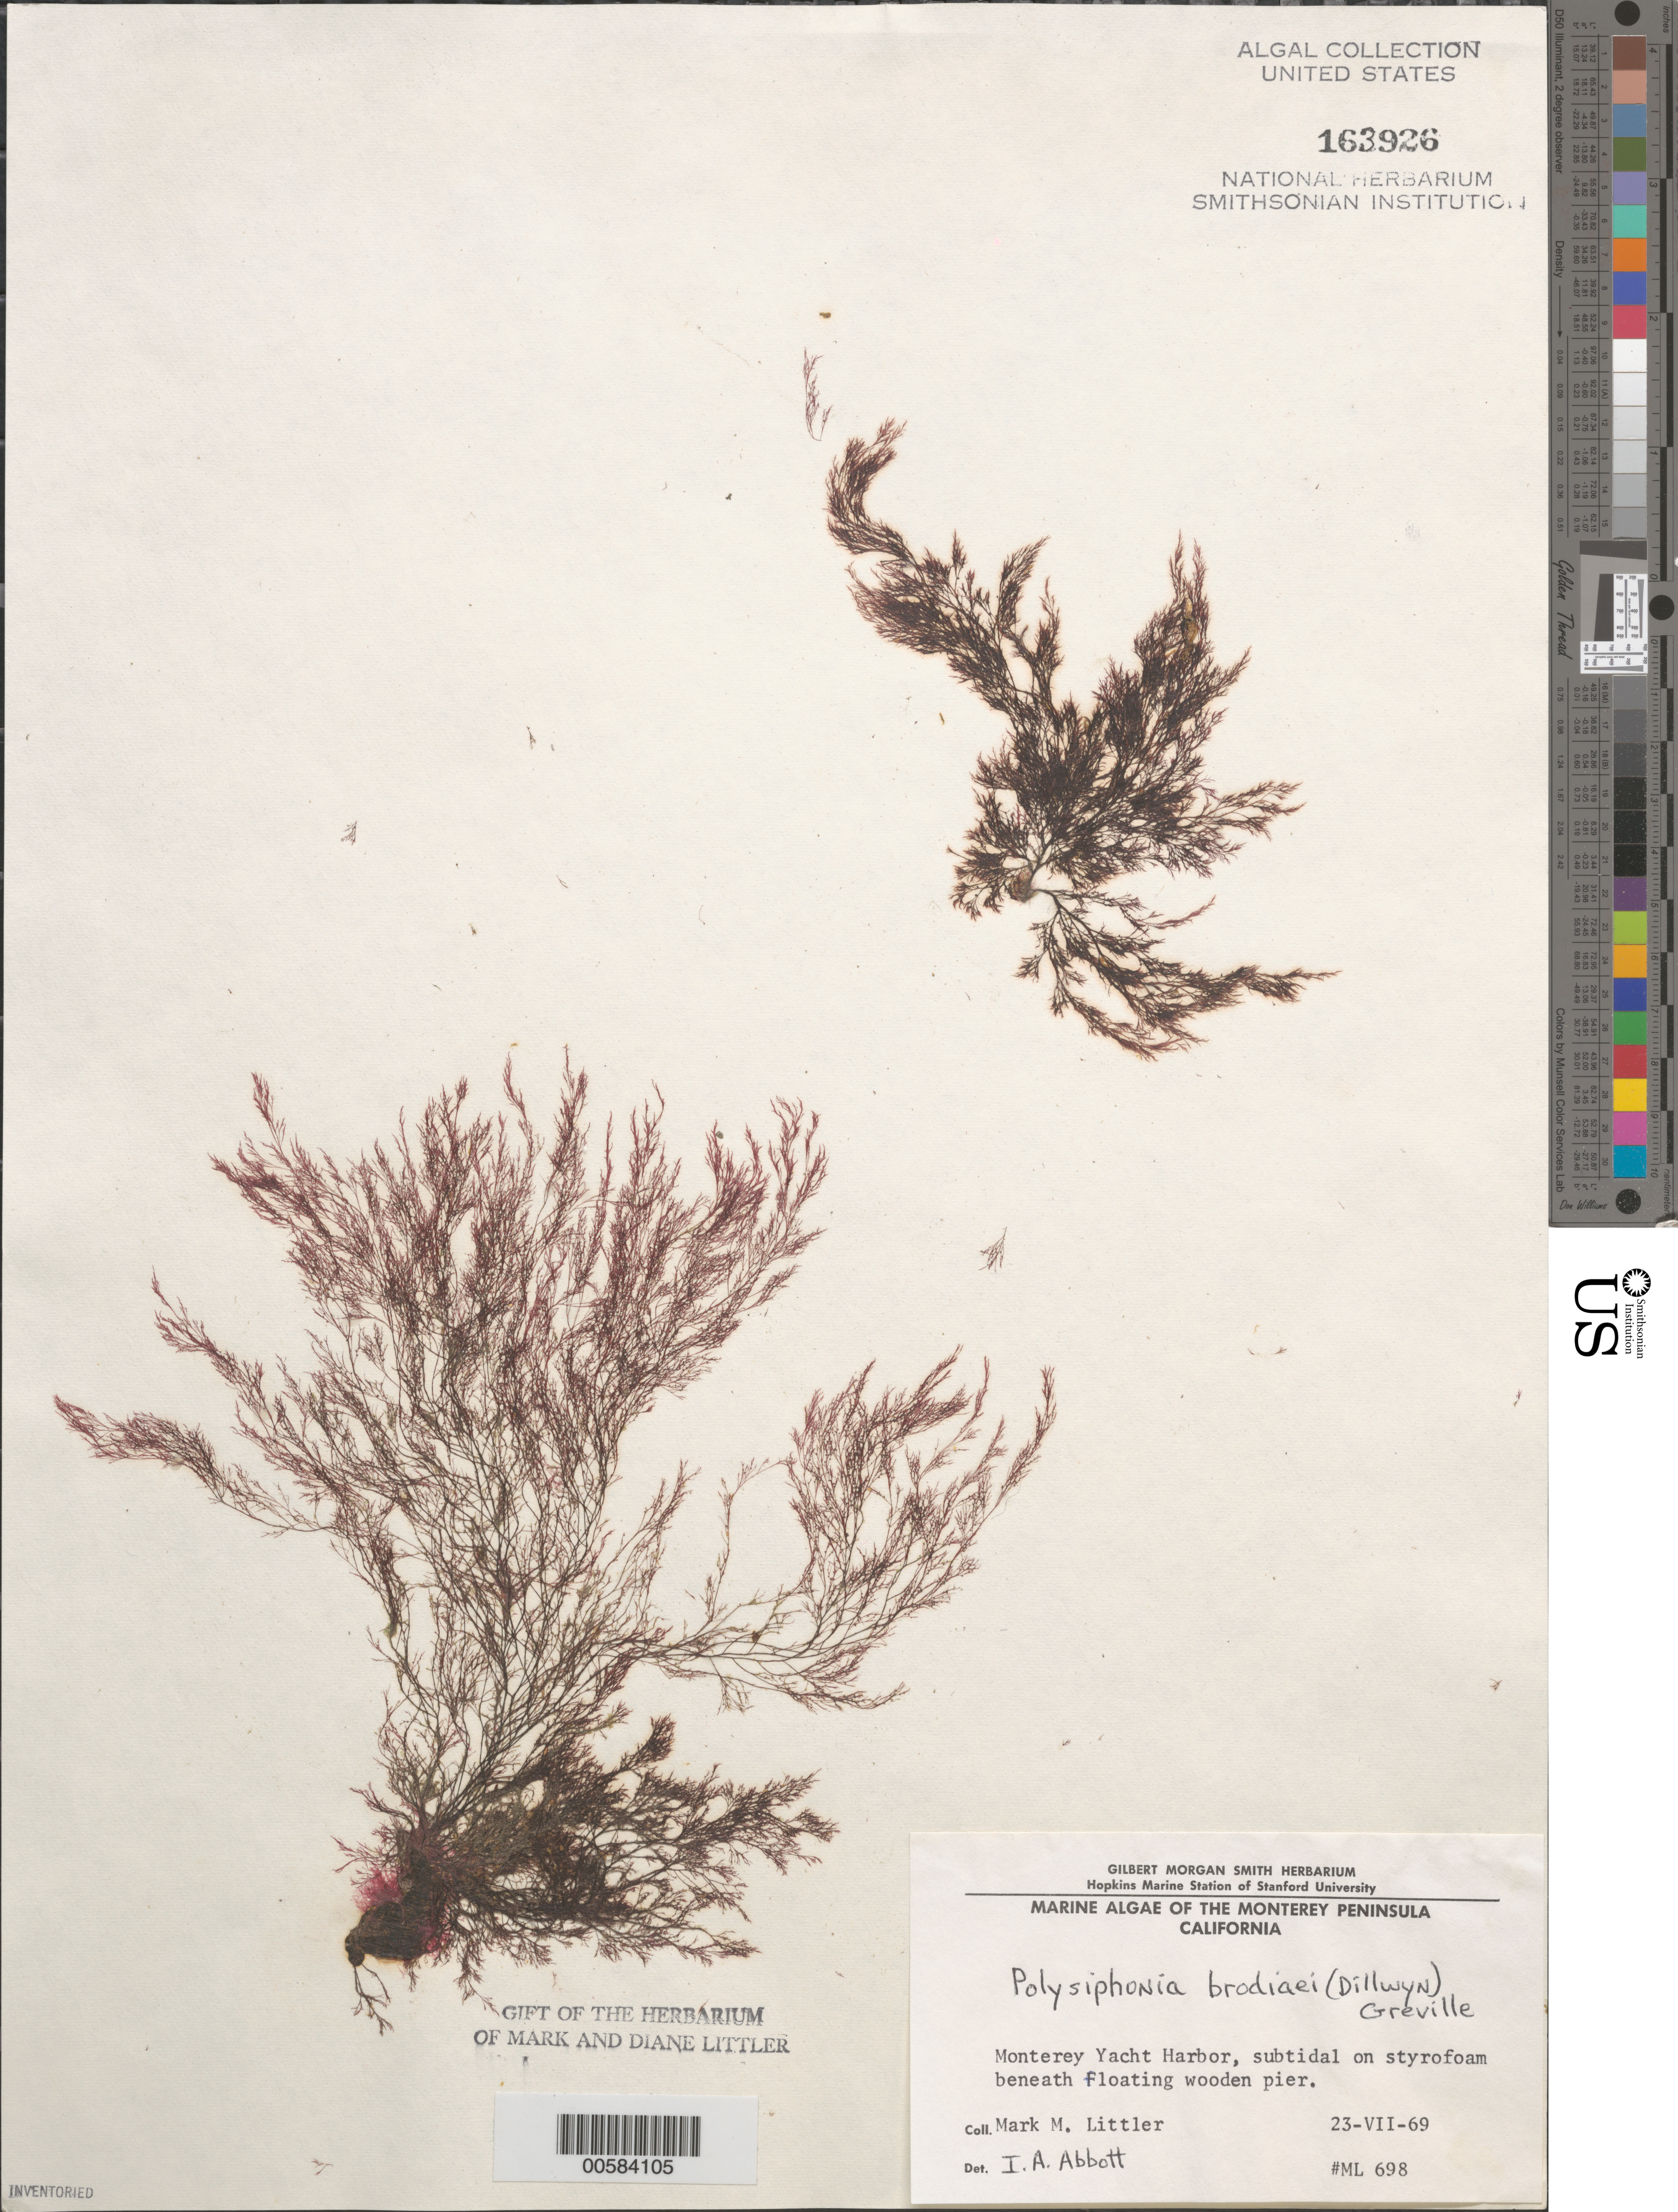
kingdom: Plantae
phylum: Rhodophyta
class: Florideophyceae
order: Ceramiales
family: Rhodomelaceae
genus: Polysiphonia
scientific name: Polysiphonia subulata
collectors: M. M. Littler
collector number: ML 698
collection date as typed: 23 Jul 1969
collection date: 1969-07-23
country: United States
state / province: California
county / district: Monterey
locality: Monterey Yacht Harbor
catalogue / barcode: US 163926